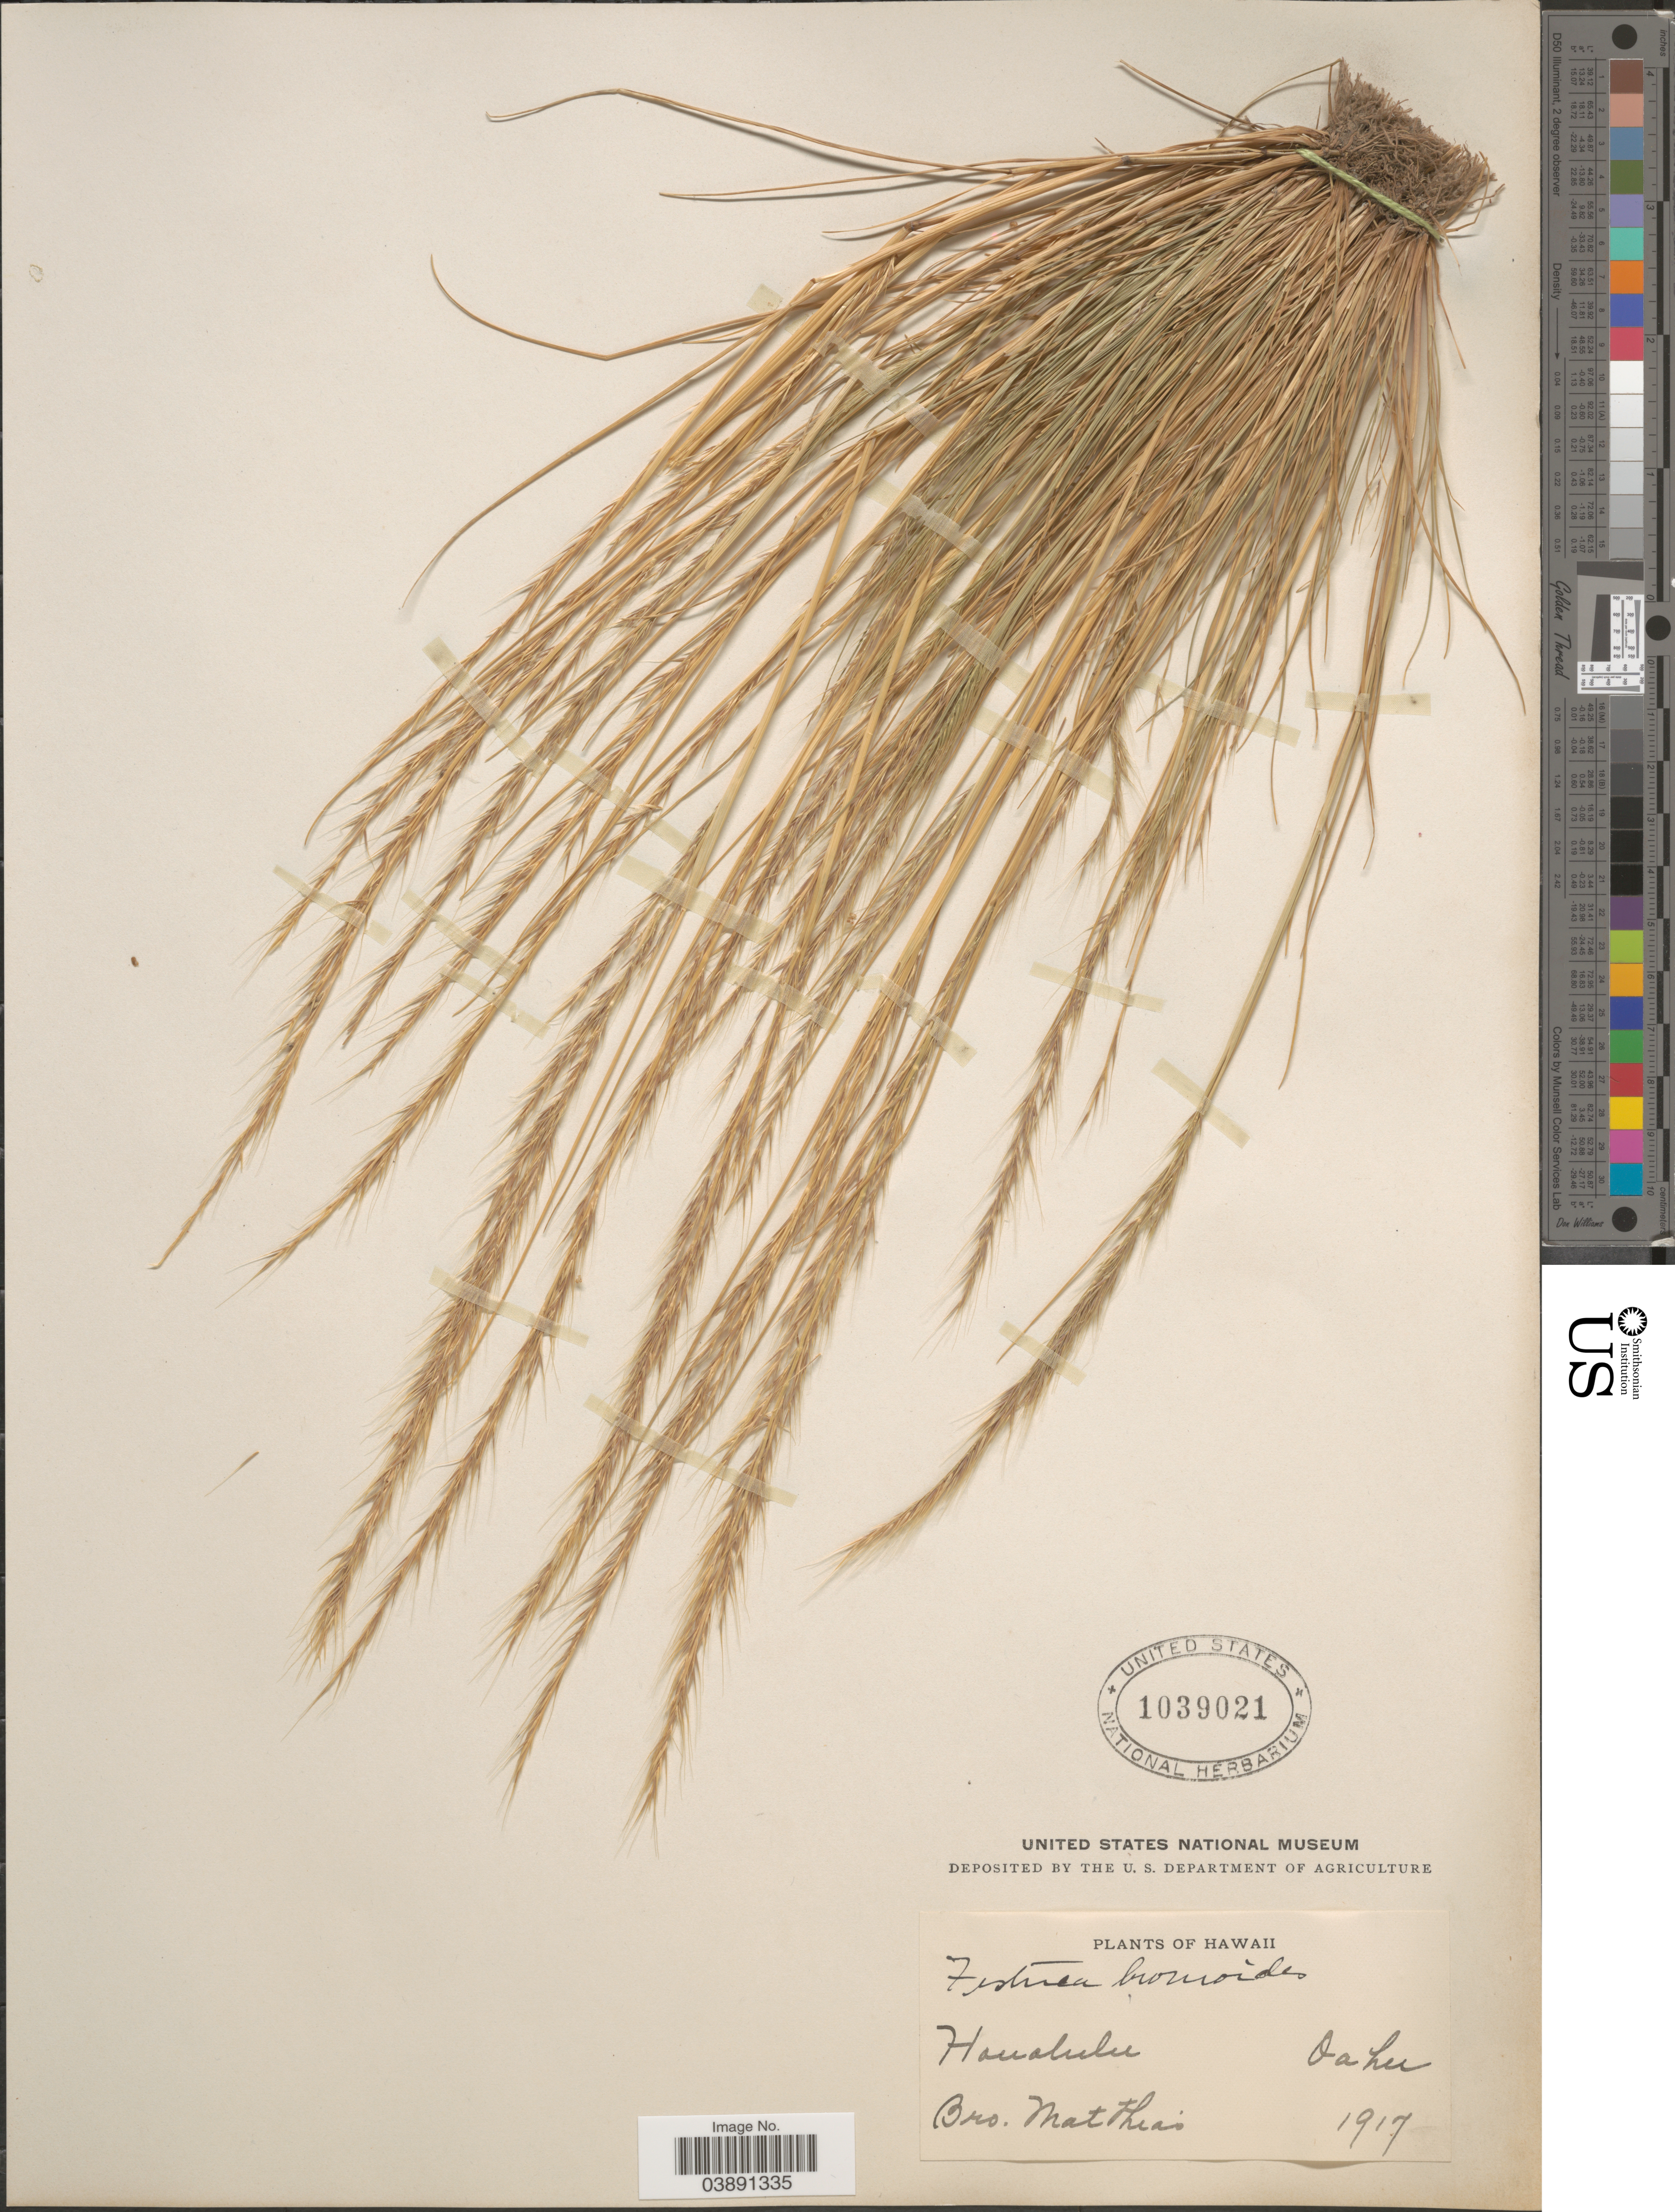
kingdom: Plantae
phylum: Tracheophyta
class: Liliopsida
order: Poales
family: Poaceae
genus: Festuca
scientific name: Festuca bromoides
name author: L.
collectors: B. Matthias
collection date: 1917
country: United States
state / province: Hawaii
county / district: Honolulu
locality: Honolulu. Oahu.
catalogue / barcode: US 1039021